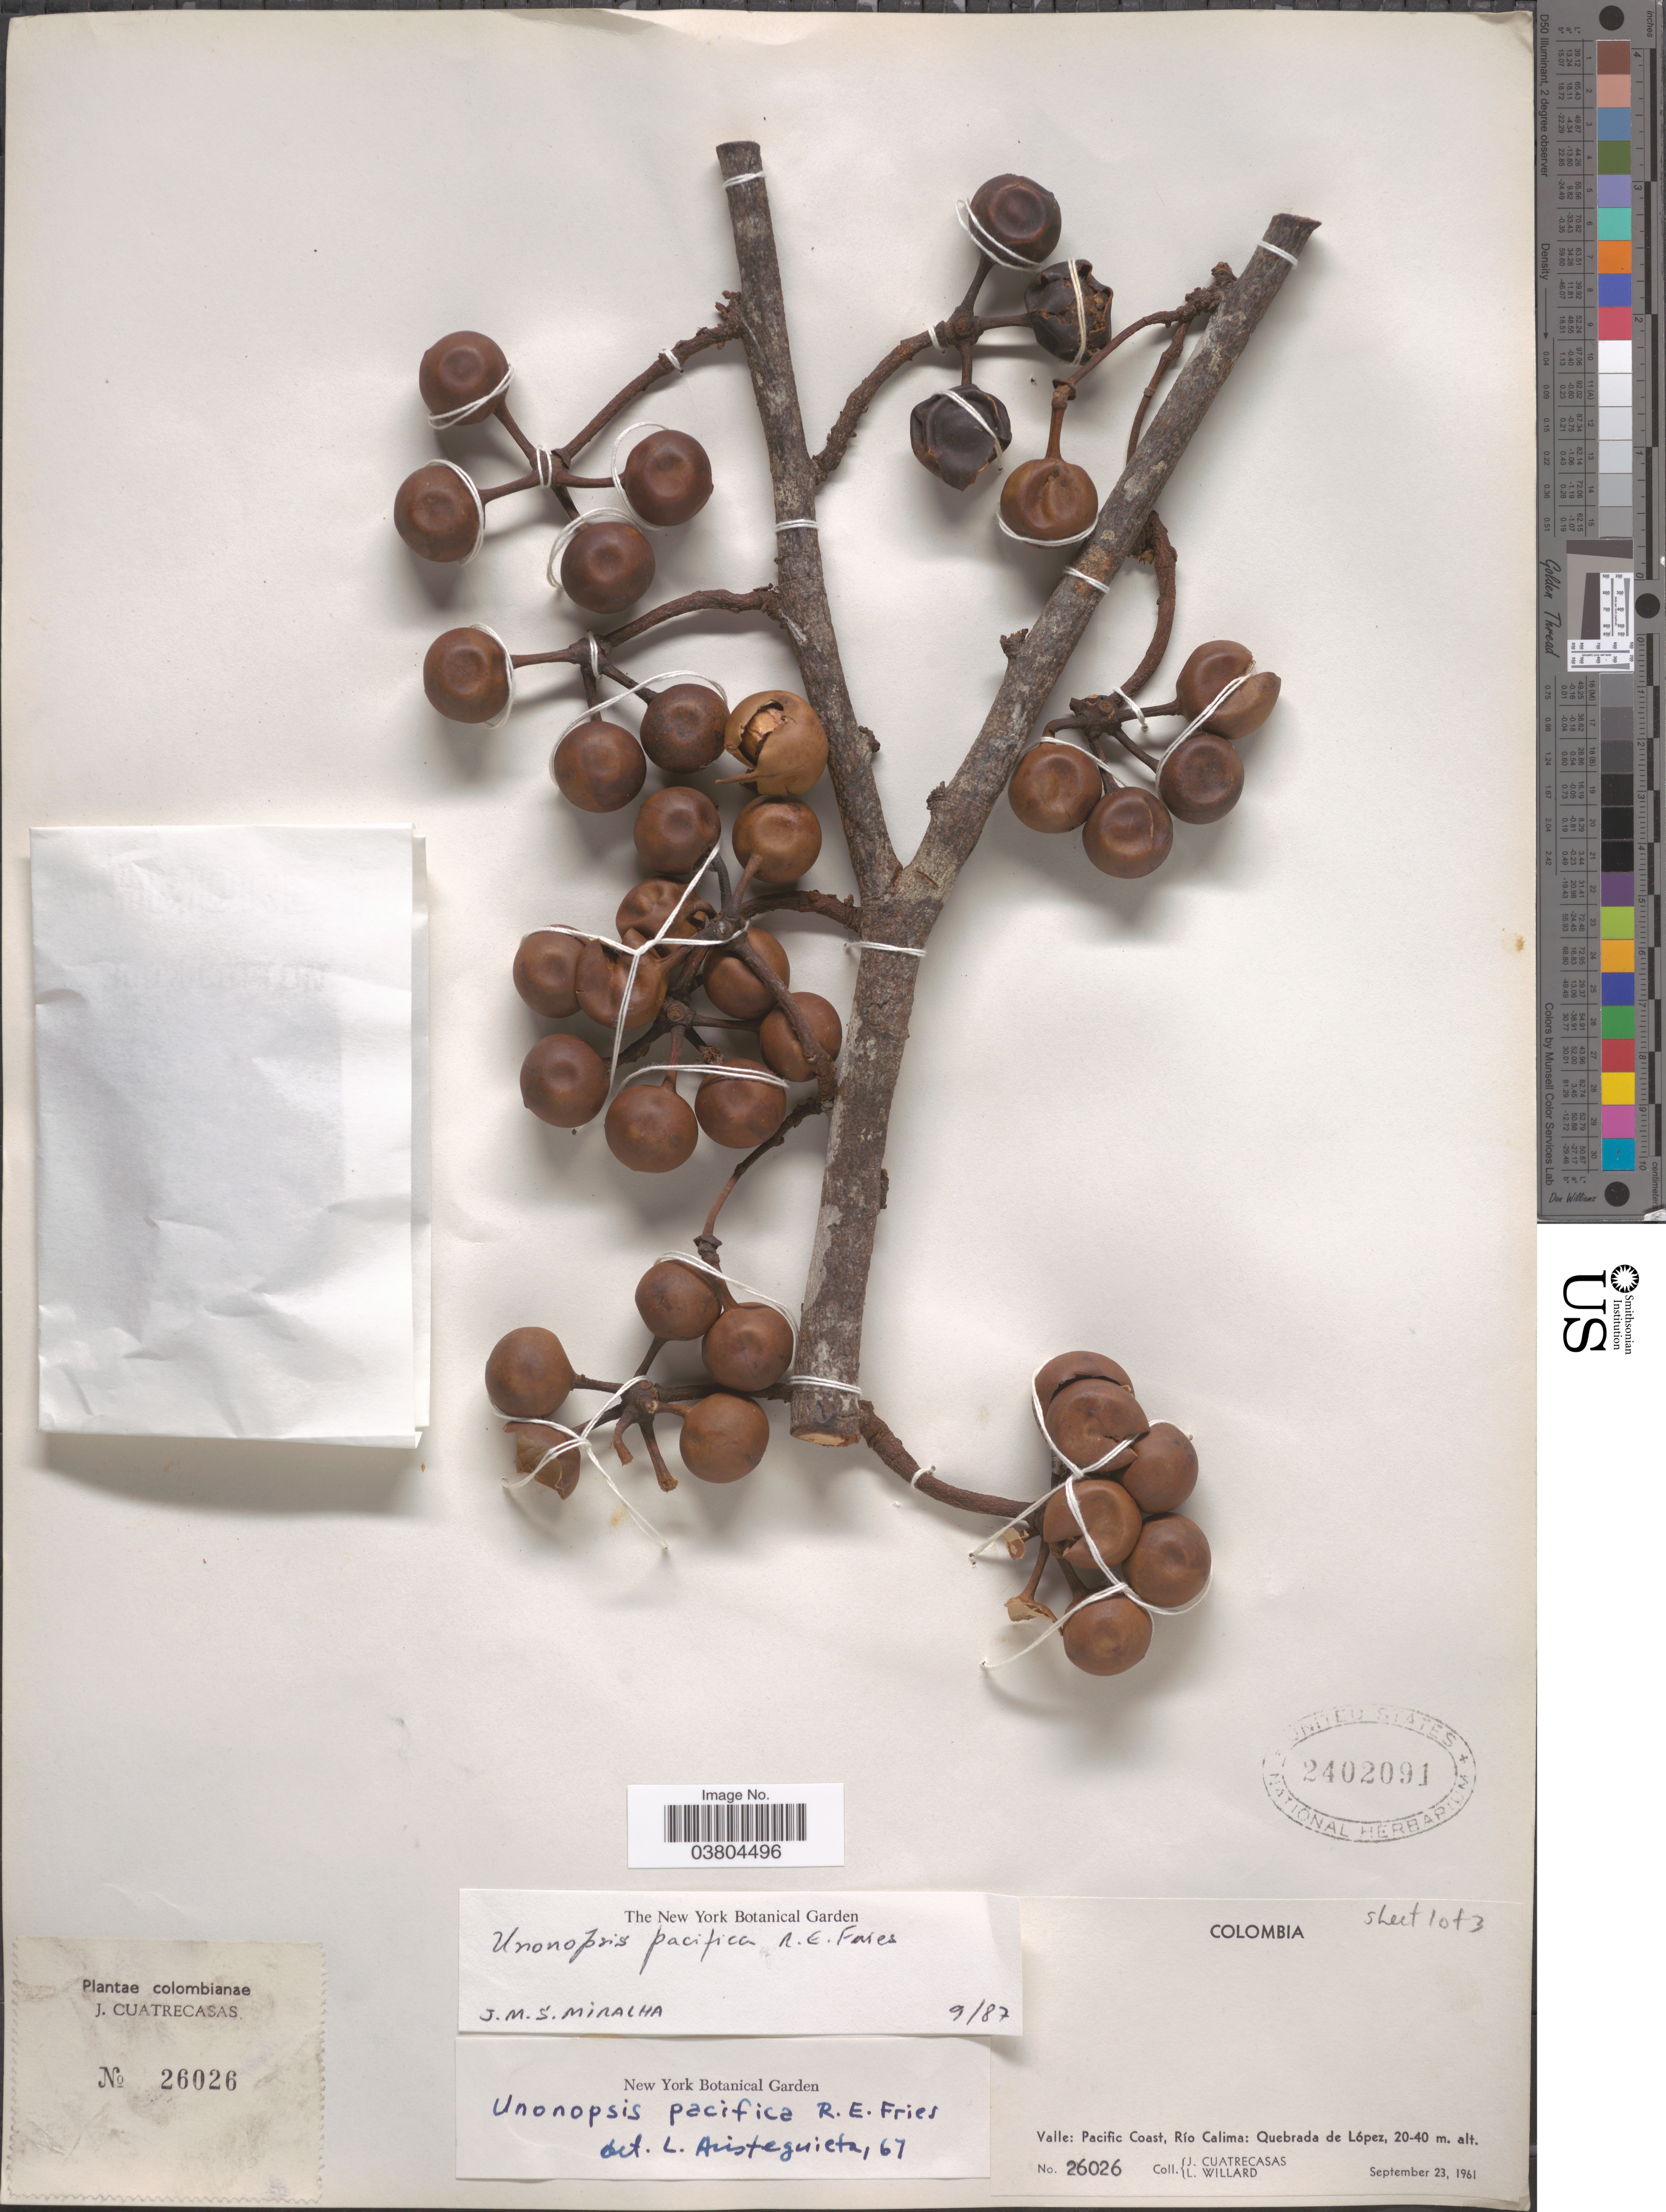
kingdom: Plantae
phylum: Tracheophyta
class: Magnoliopsida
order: Magnoliales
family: Annonaceae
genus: Unonopsis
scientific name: Unonopsis pacifica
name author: R.E. Fr.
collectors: J. Cuatrecasas & L. Willard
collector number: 26026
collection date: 1961-09-23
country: Colombia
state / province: Valle del Cauca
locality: Valle: Pacific Coast, Río Calima: Quebrada de López.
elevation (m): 20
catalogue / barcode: US 2402091